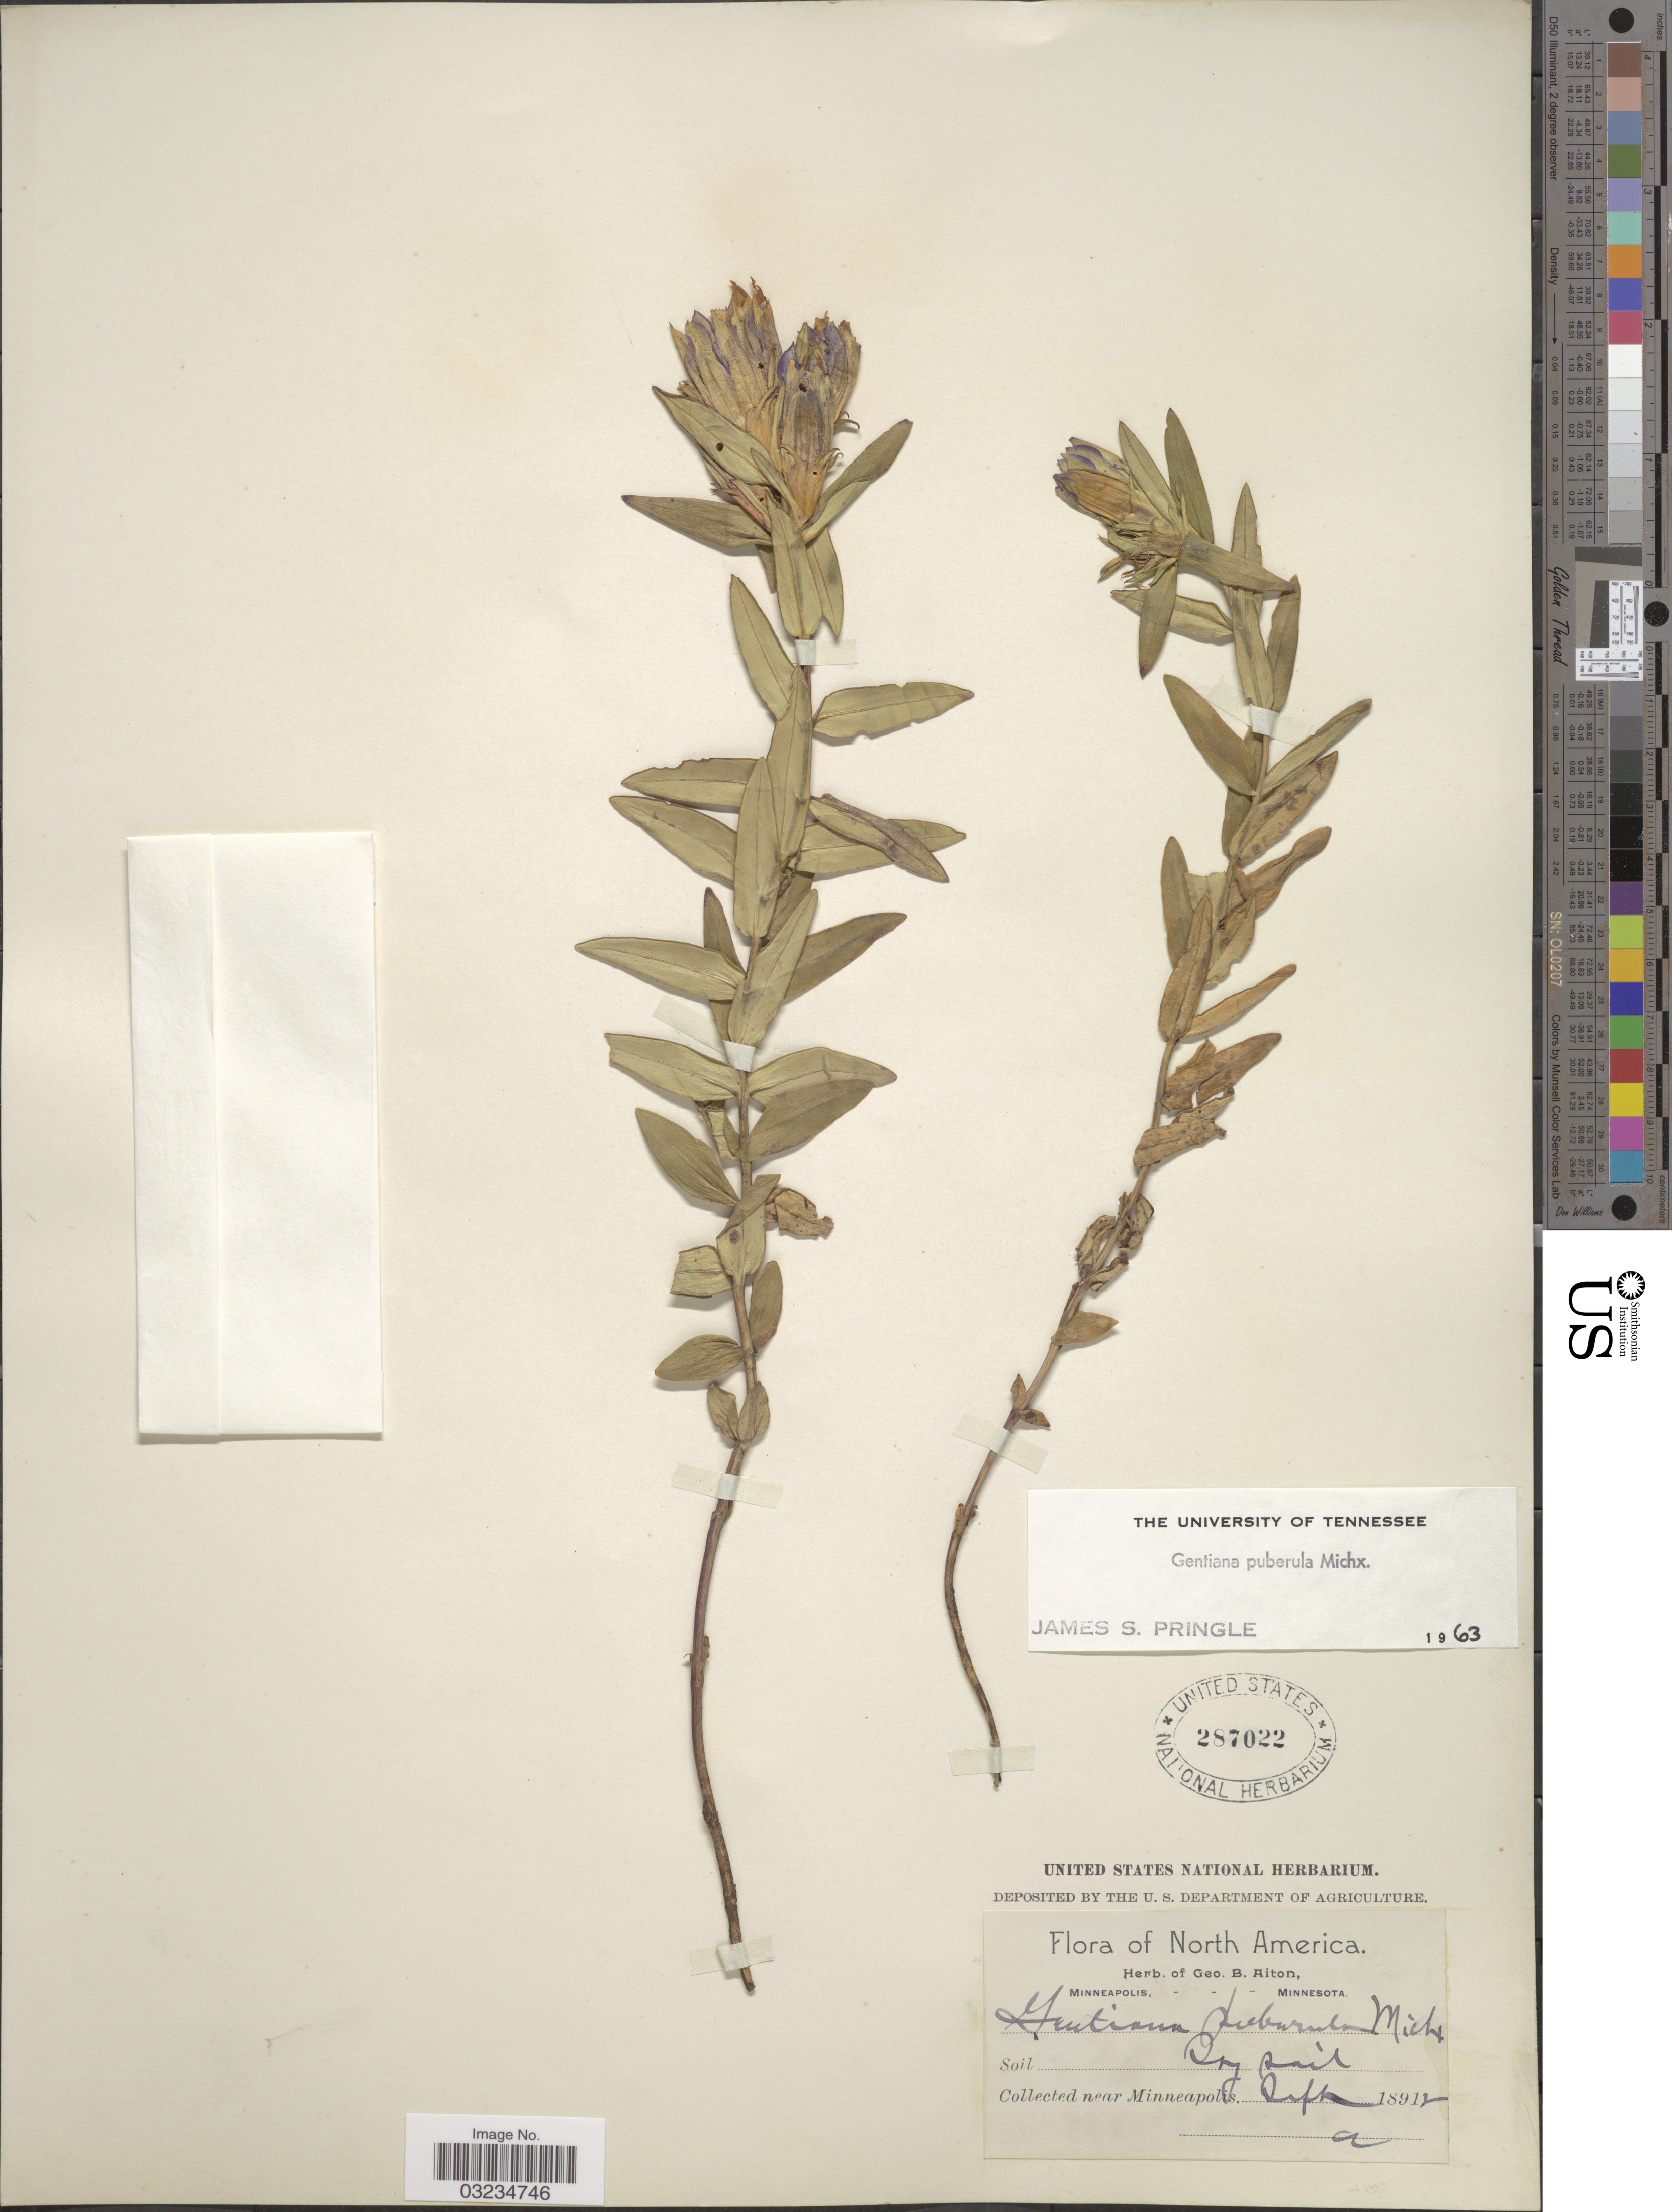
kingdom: Plantae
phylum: Tracheophyta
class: Magnoliopsida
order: Gentianales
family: Gentianaceae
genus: Gentiana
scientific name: Gentiana puberula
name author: Michx.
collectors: G. B. Aiton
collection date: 1891-09/1892-09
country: United States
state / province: Minnesota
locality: Near Minneapolis.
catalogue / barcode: US 287022